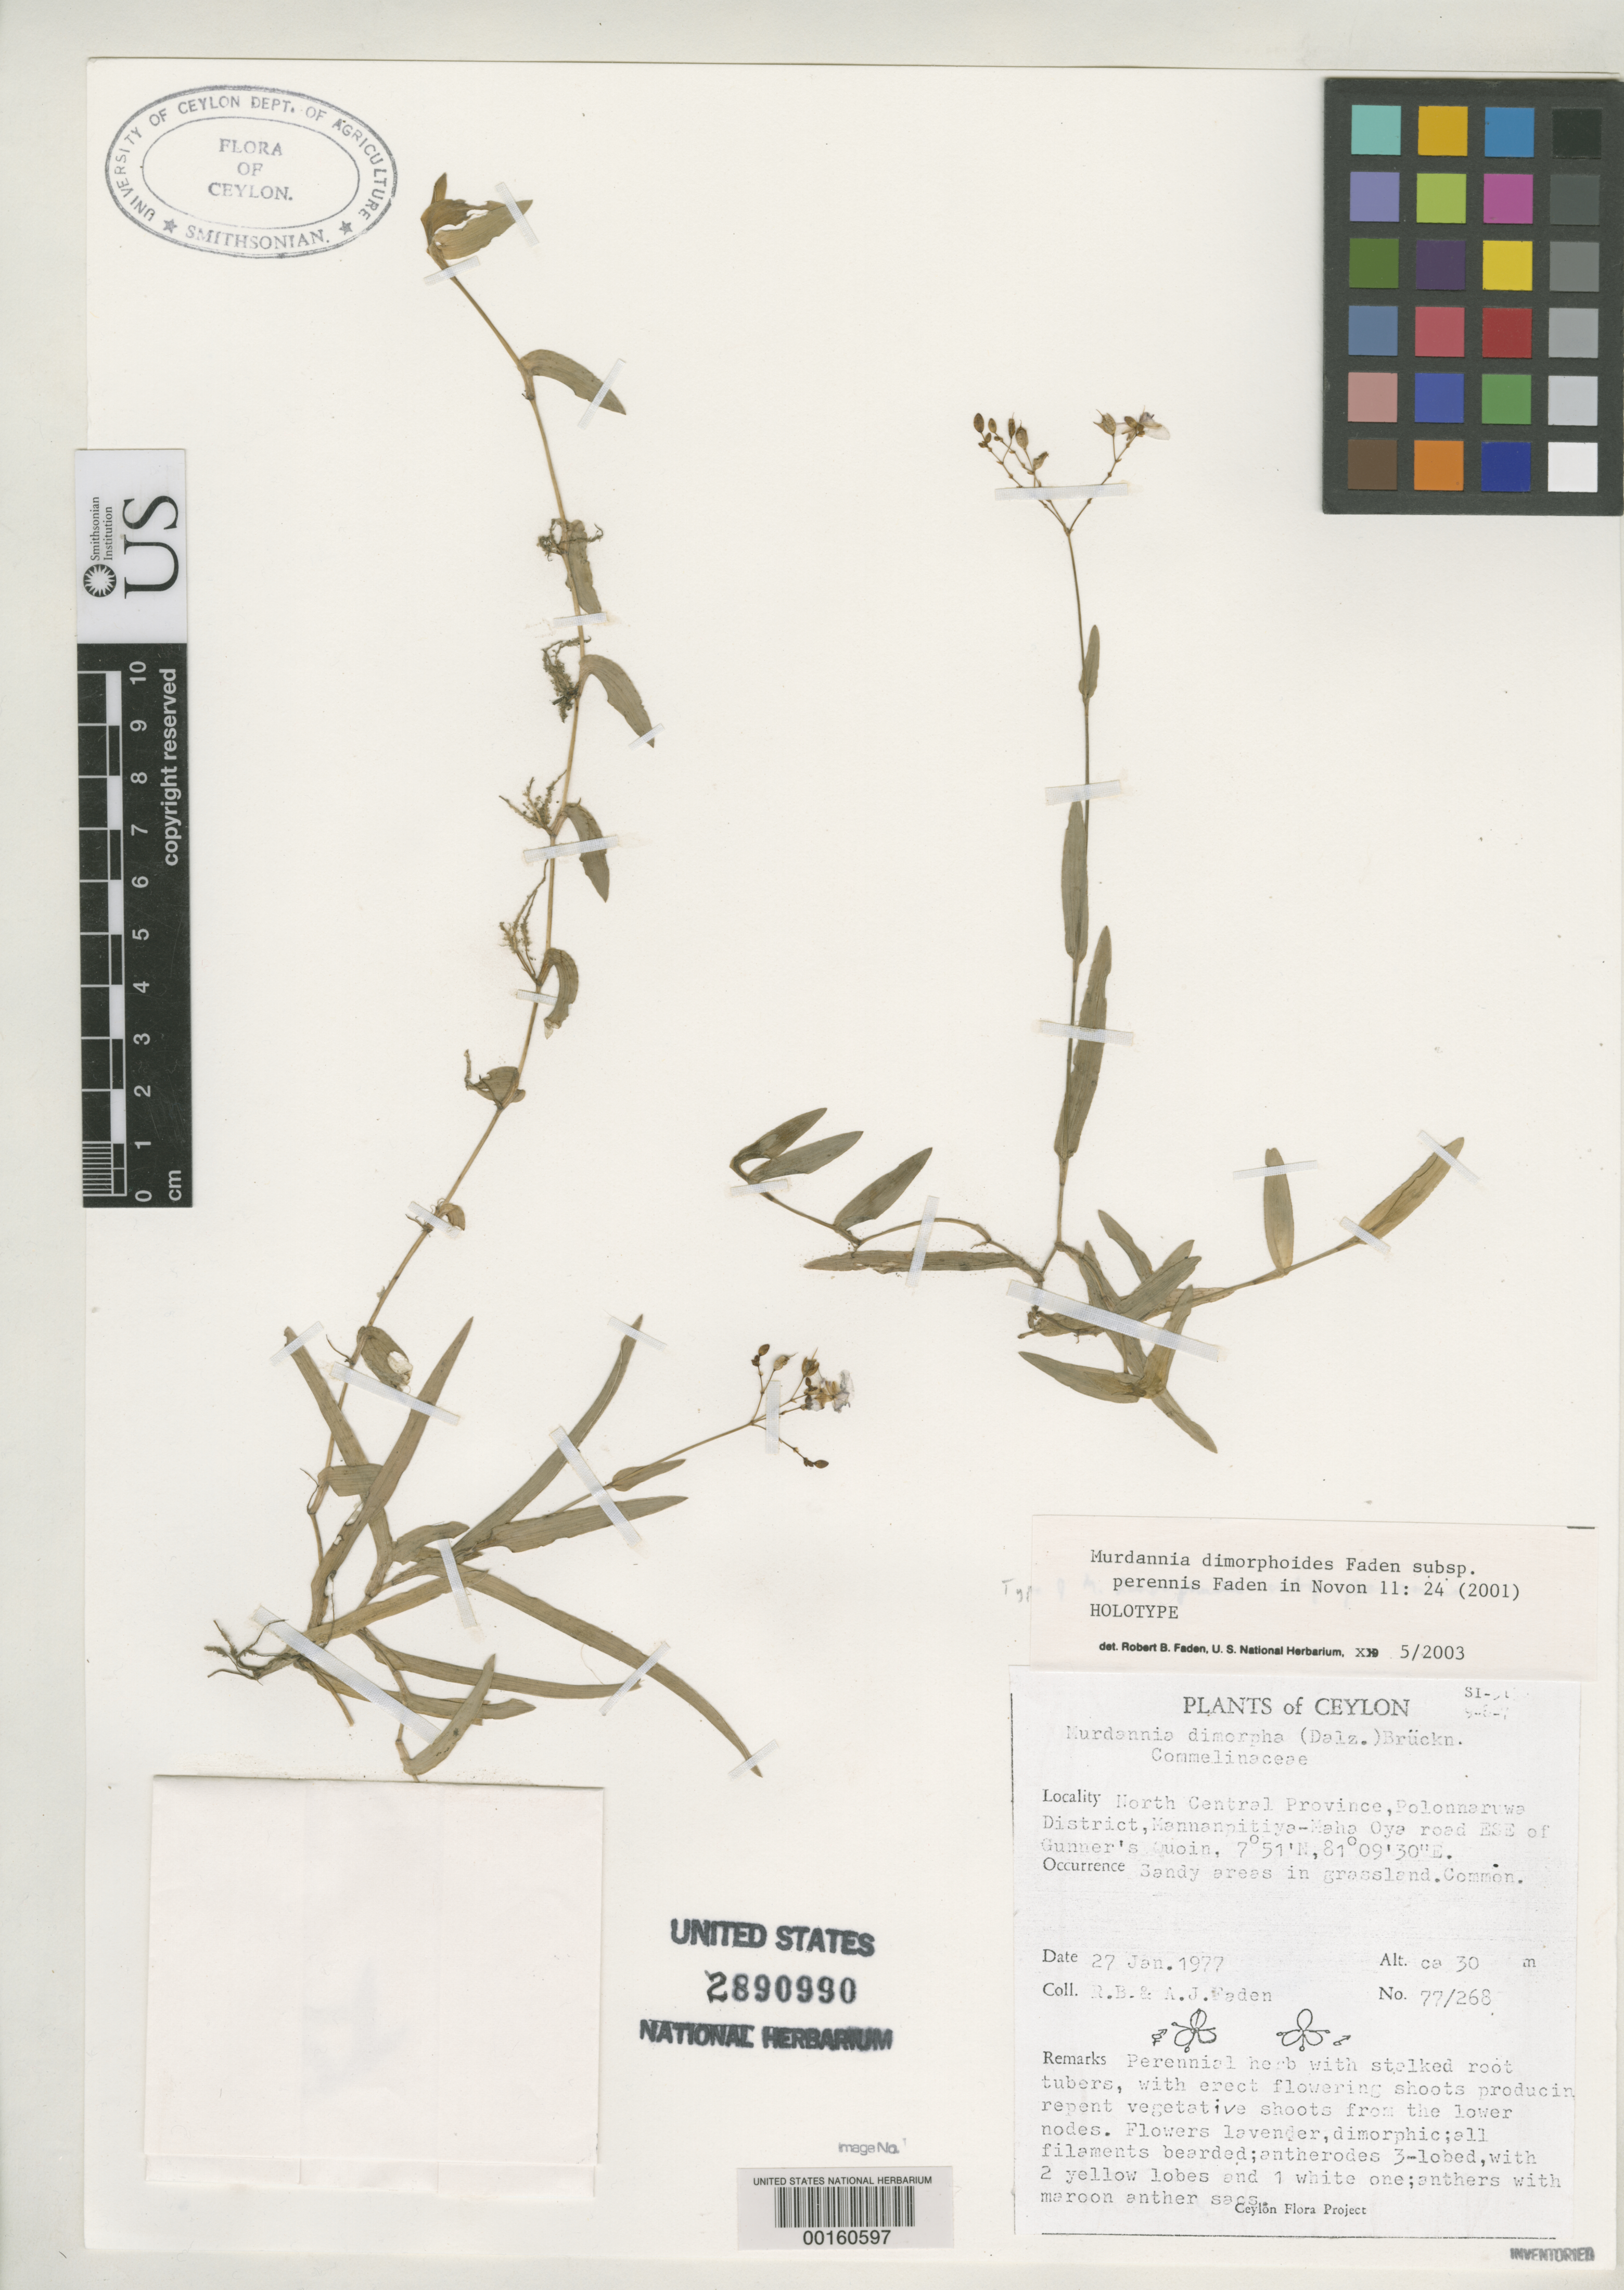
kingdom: Plantae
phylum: Tracheophyta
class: Liliopsida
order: Commelinales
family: Commelinaceae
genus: Murdannia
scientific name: Murdannia dimorphoides subsp. perennis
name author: Faden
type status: Holotype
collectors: R. B. Faden & A. J. Faden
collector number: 77/268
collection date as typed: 27 Jan 1977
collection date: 1977-01-27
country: Sri Lanka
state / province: North Central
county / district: Polonnaruwa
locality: Mannanpitiya-Maha Oya road ESE of Gunner's Quoin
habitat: Sandy areas in grassland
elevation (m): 30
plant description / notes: Publication cites the herbarium sheet number as 2890390 in error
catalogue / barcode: US 2890990